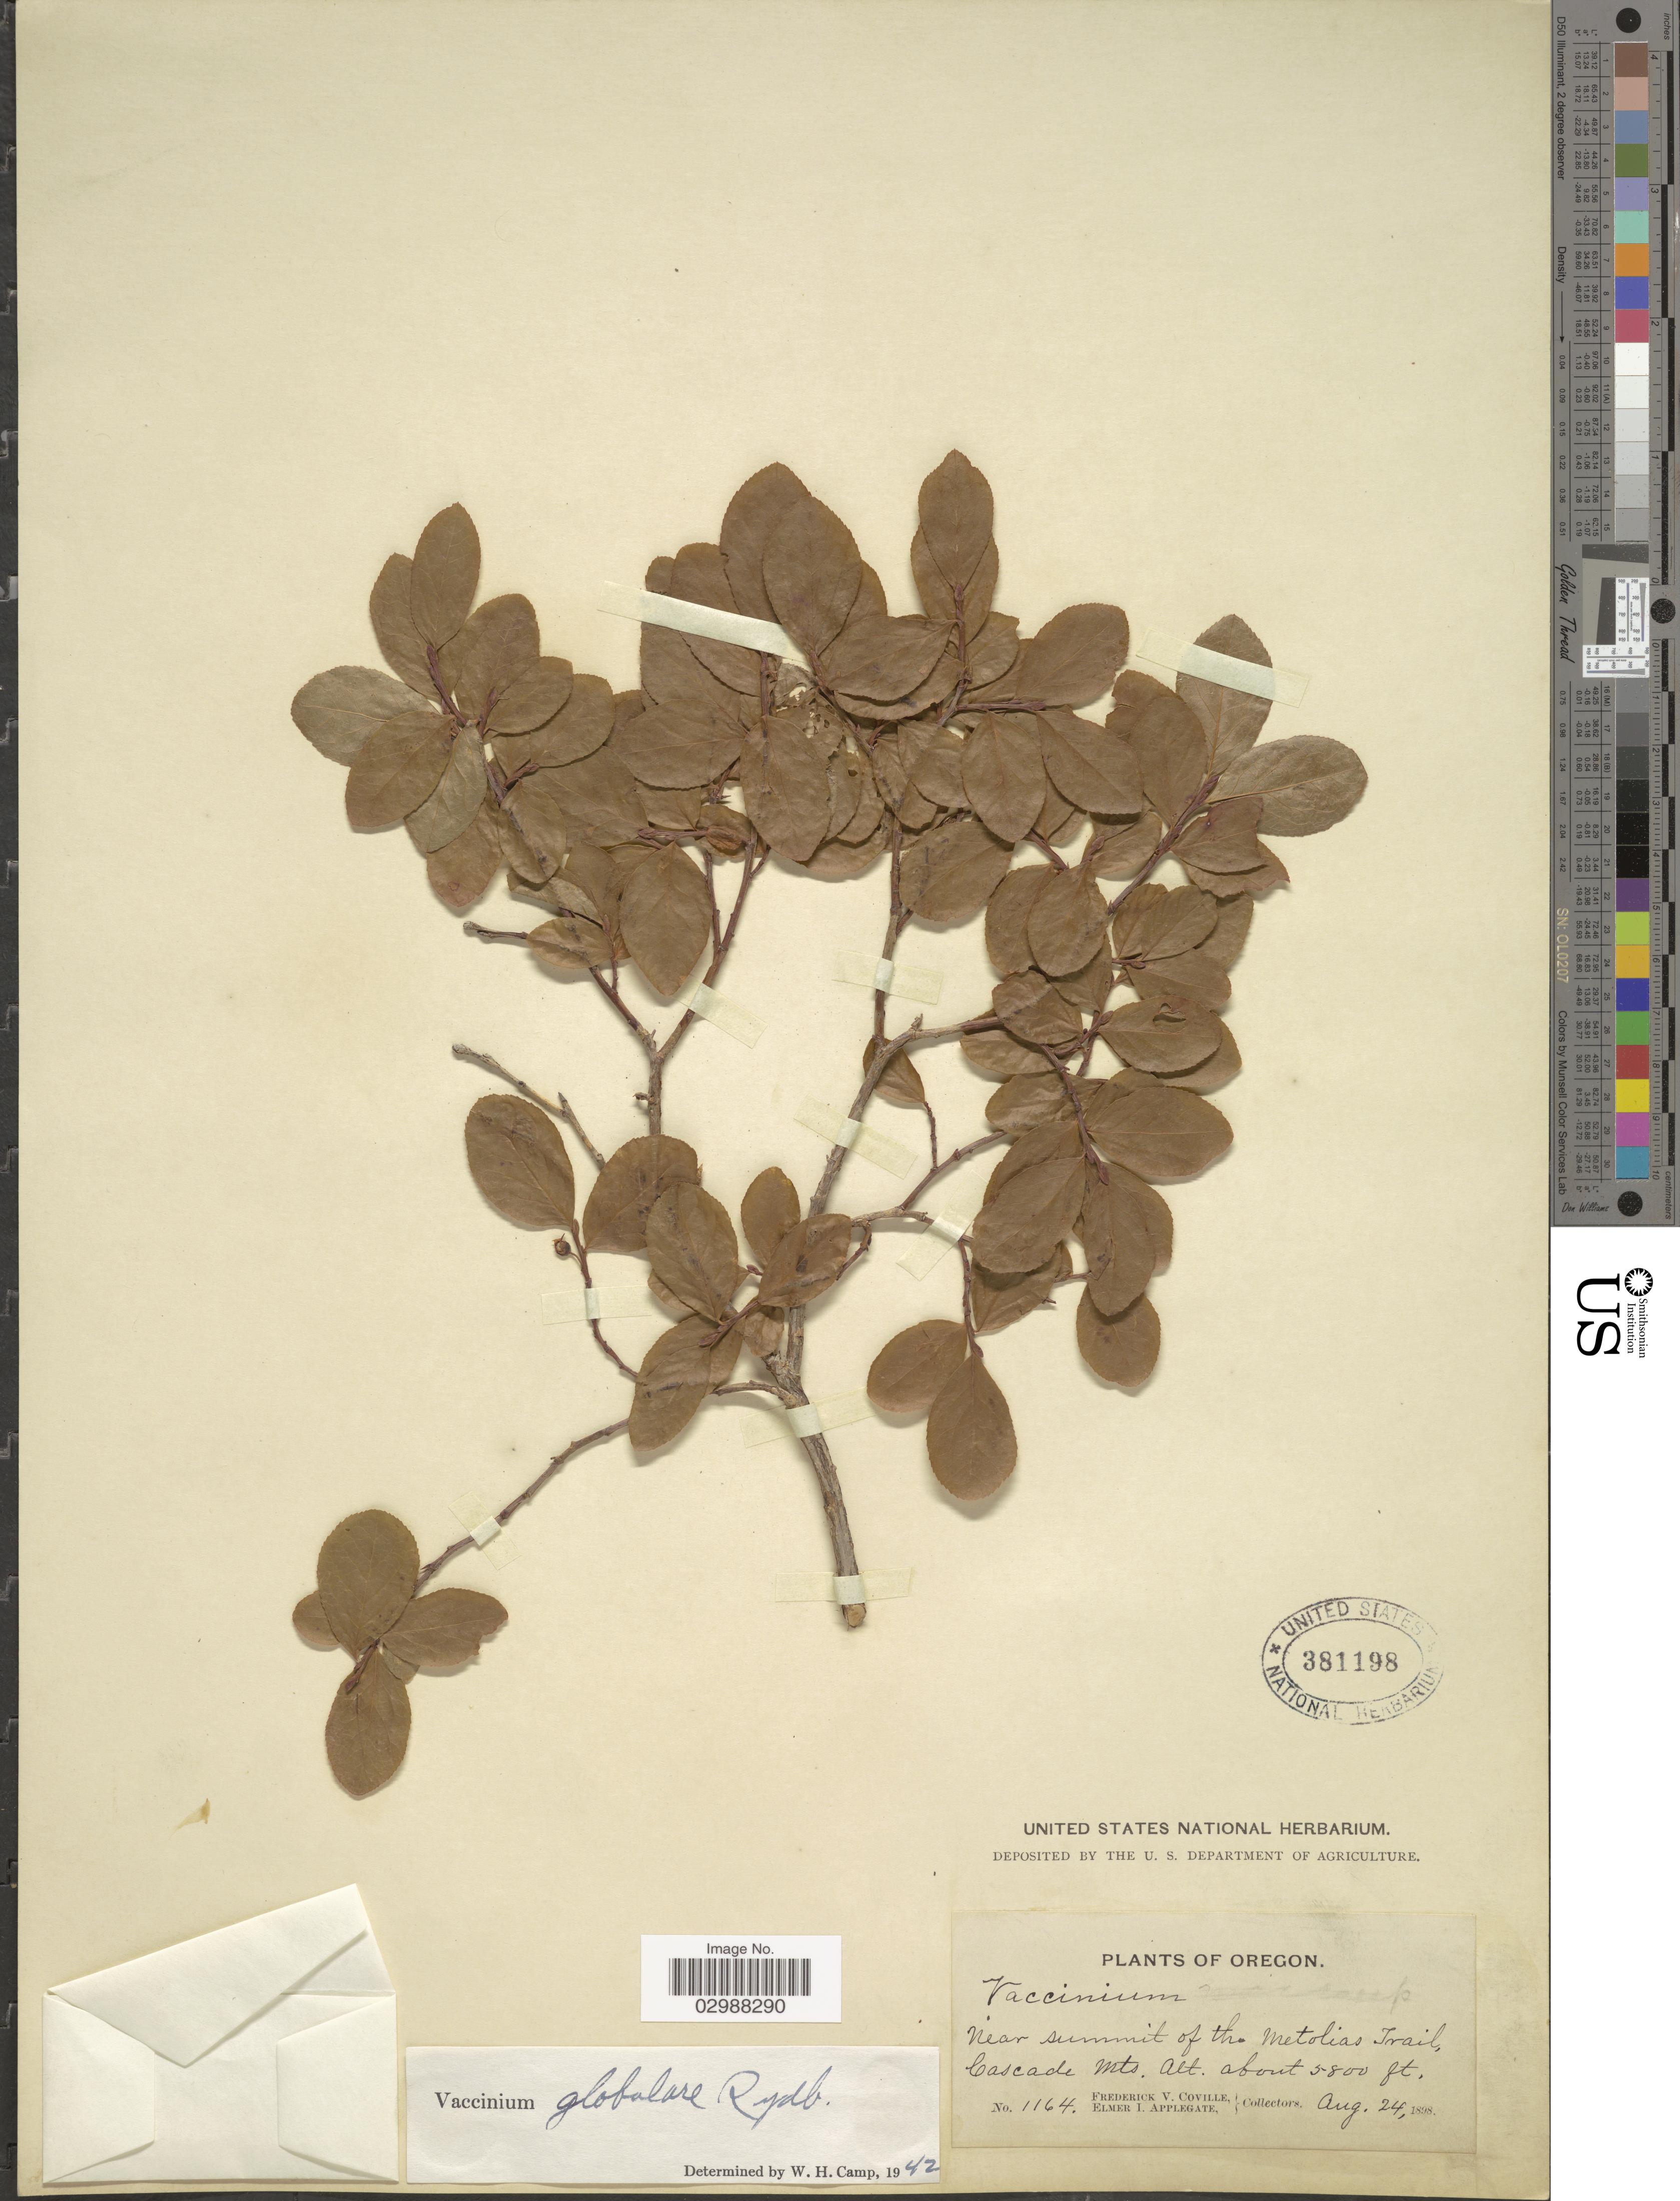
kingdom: Plantae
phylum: Tracheophyta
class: Magnoliopsida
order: Ericales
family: Ericaceae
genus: Vaccinium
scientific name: Vaccinium globulare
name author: Rydb.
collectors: F. V. Coville & E. I. Applegate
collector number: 1164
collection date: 1898-08-24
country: United States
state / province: Oregon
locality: Near summit of the Metolias Trail, Cascade Mts.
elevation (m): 1768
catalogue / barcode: US 381198